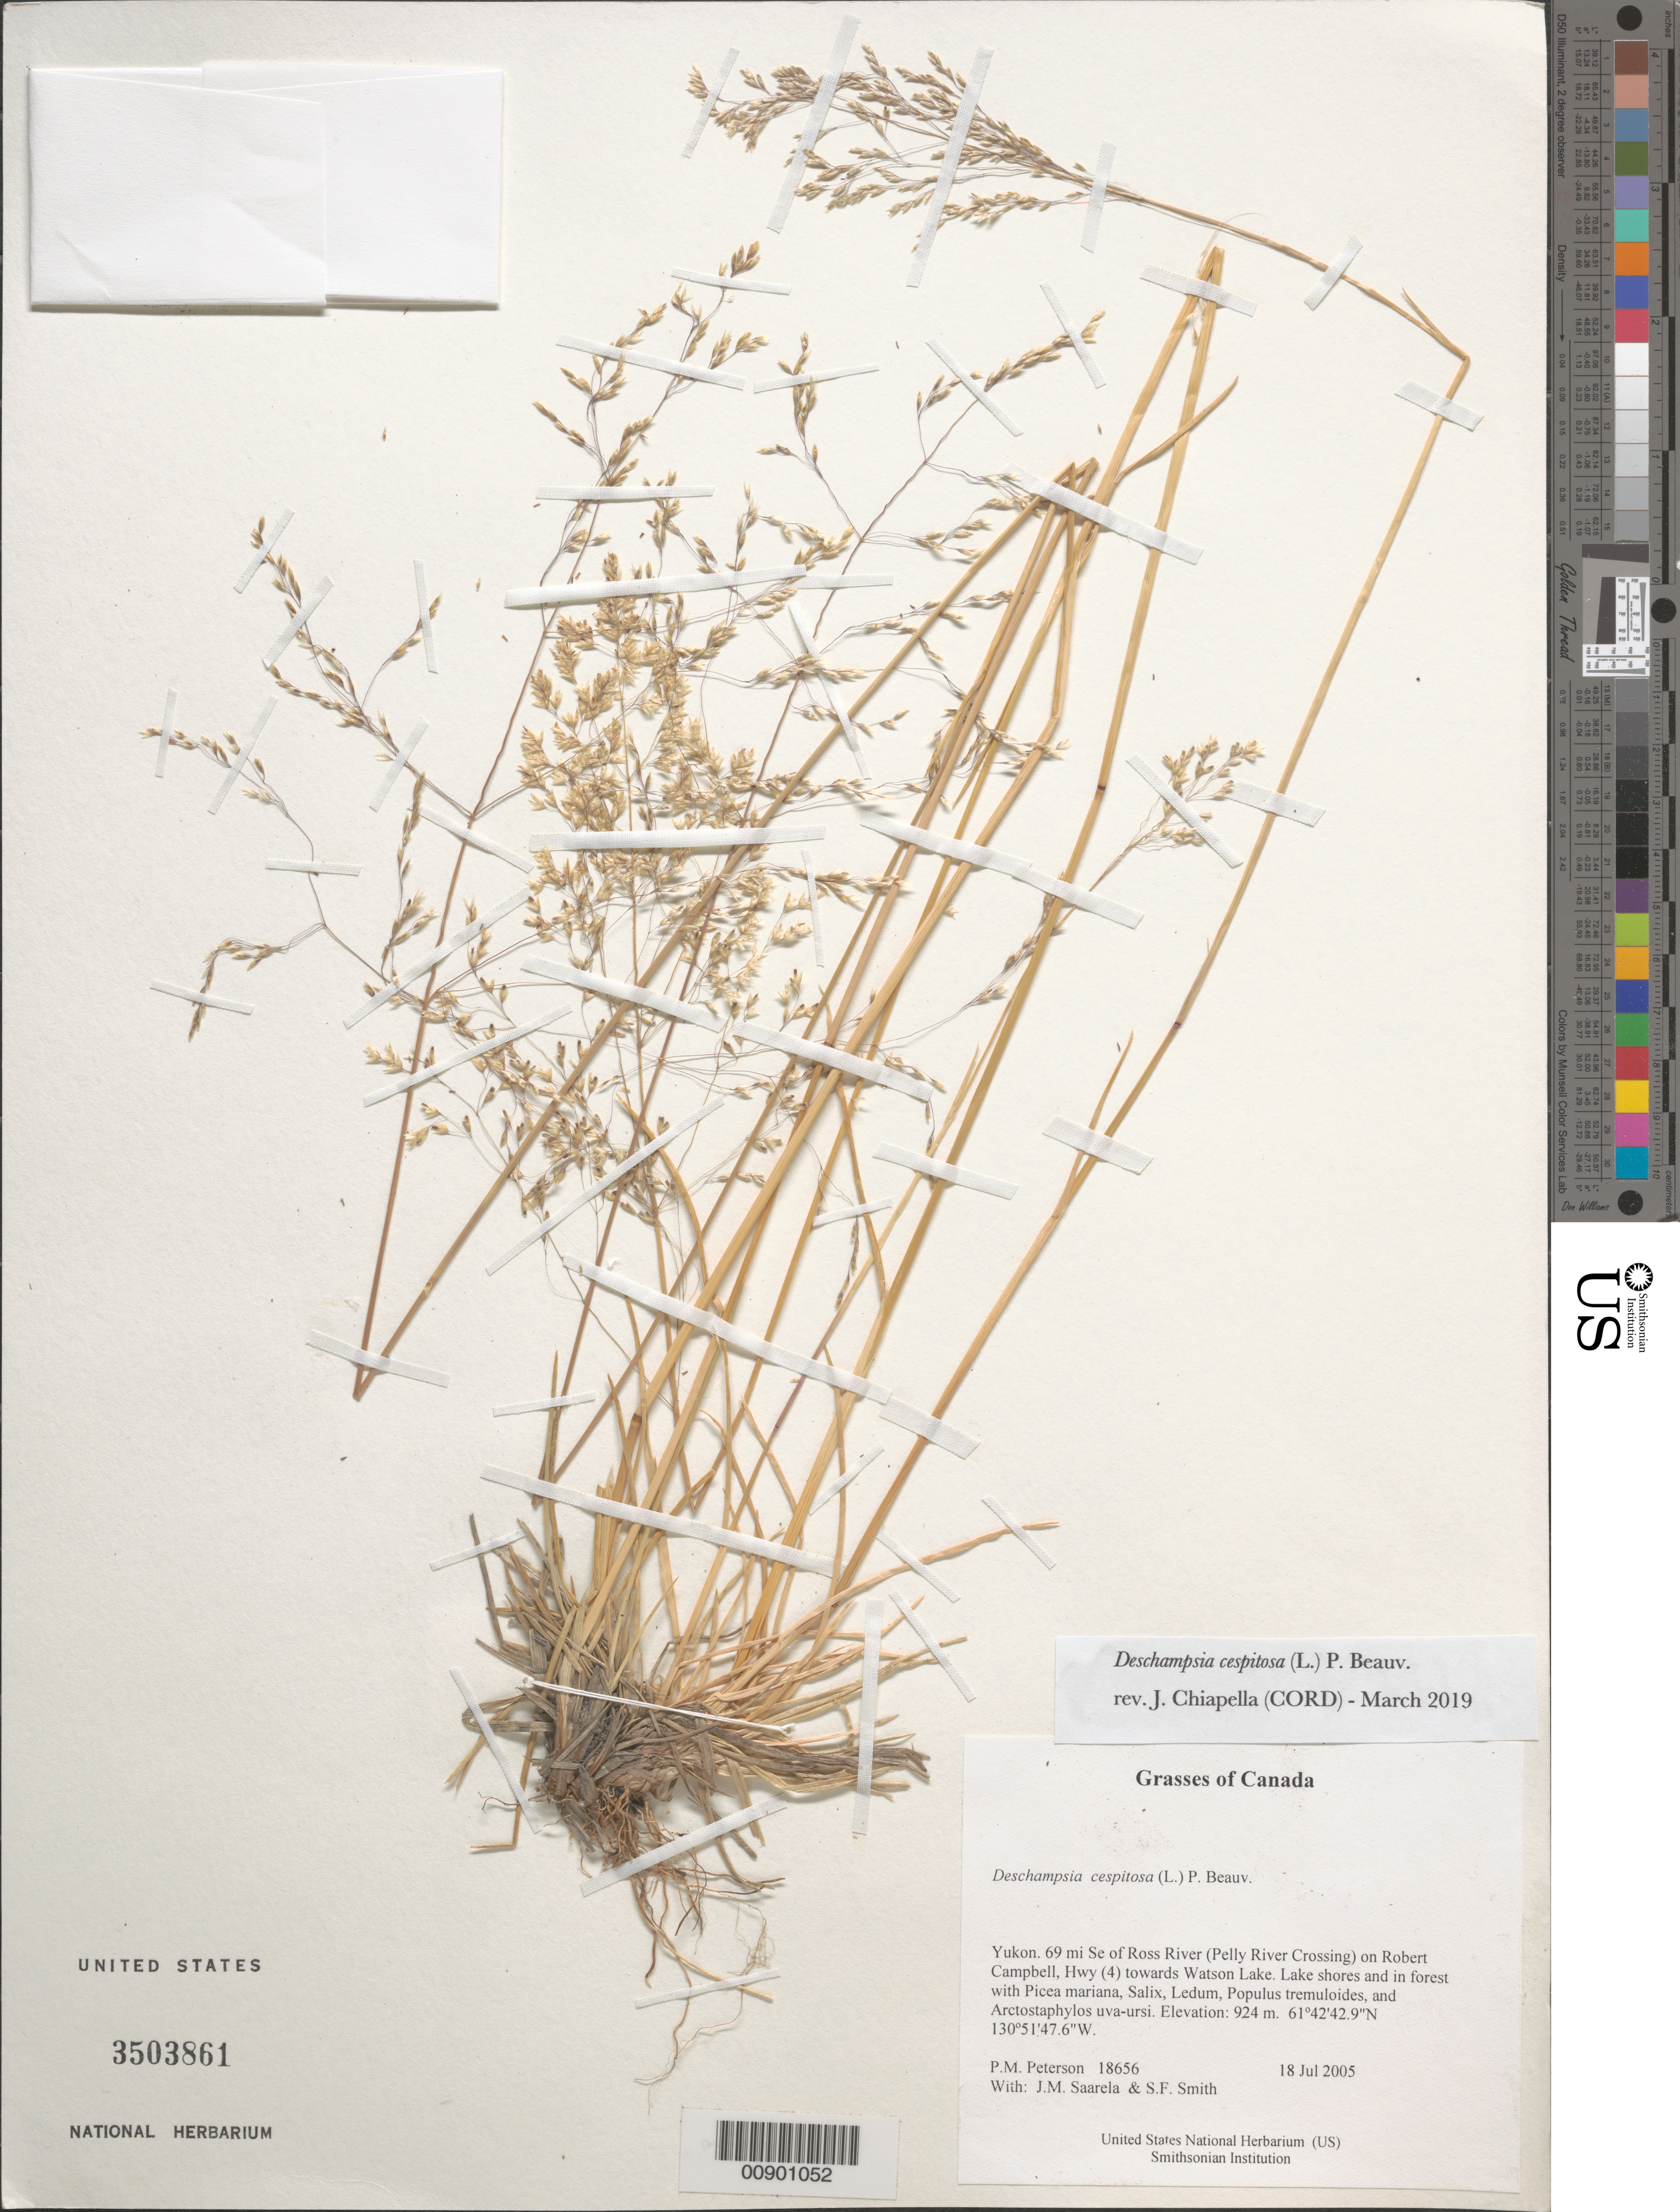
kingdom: Plantae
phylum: Tracheophyta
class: Liliopsida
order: Poales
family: Poaceae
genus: Deschampsia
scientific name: Deschampsia cespitosa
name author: (L.) P. Beauv.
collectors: P. M. Peterson, J. Saarela & S.F. Smith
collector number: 18656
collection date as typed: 18 Jul 2004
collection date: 2004-07-18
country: Canada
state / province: Yukon Territory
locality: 69 mi Se of Ross River (Pelly River Crossing) on Robert Campbell, Hwy (4) towards Watson Lake. Lake shores and in forest with Picea mariana, Salix, Ledum, Populus tremuloides, and Arctostaphylos uva-ursi.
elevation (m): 924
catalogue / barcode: US 3503861